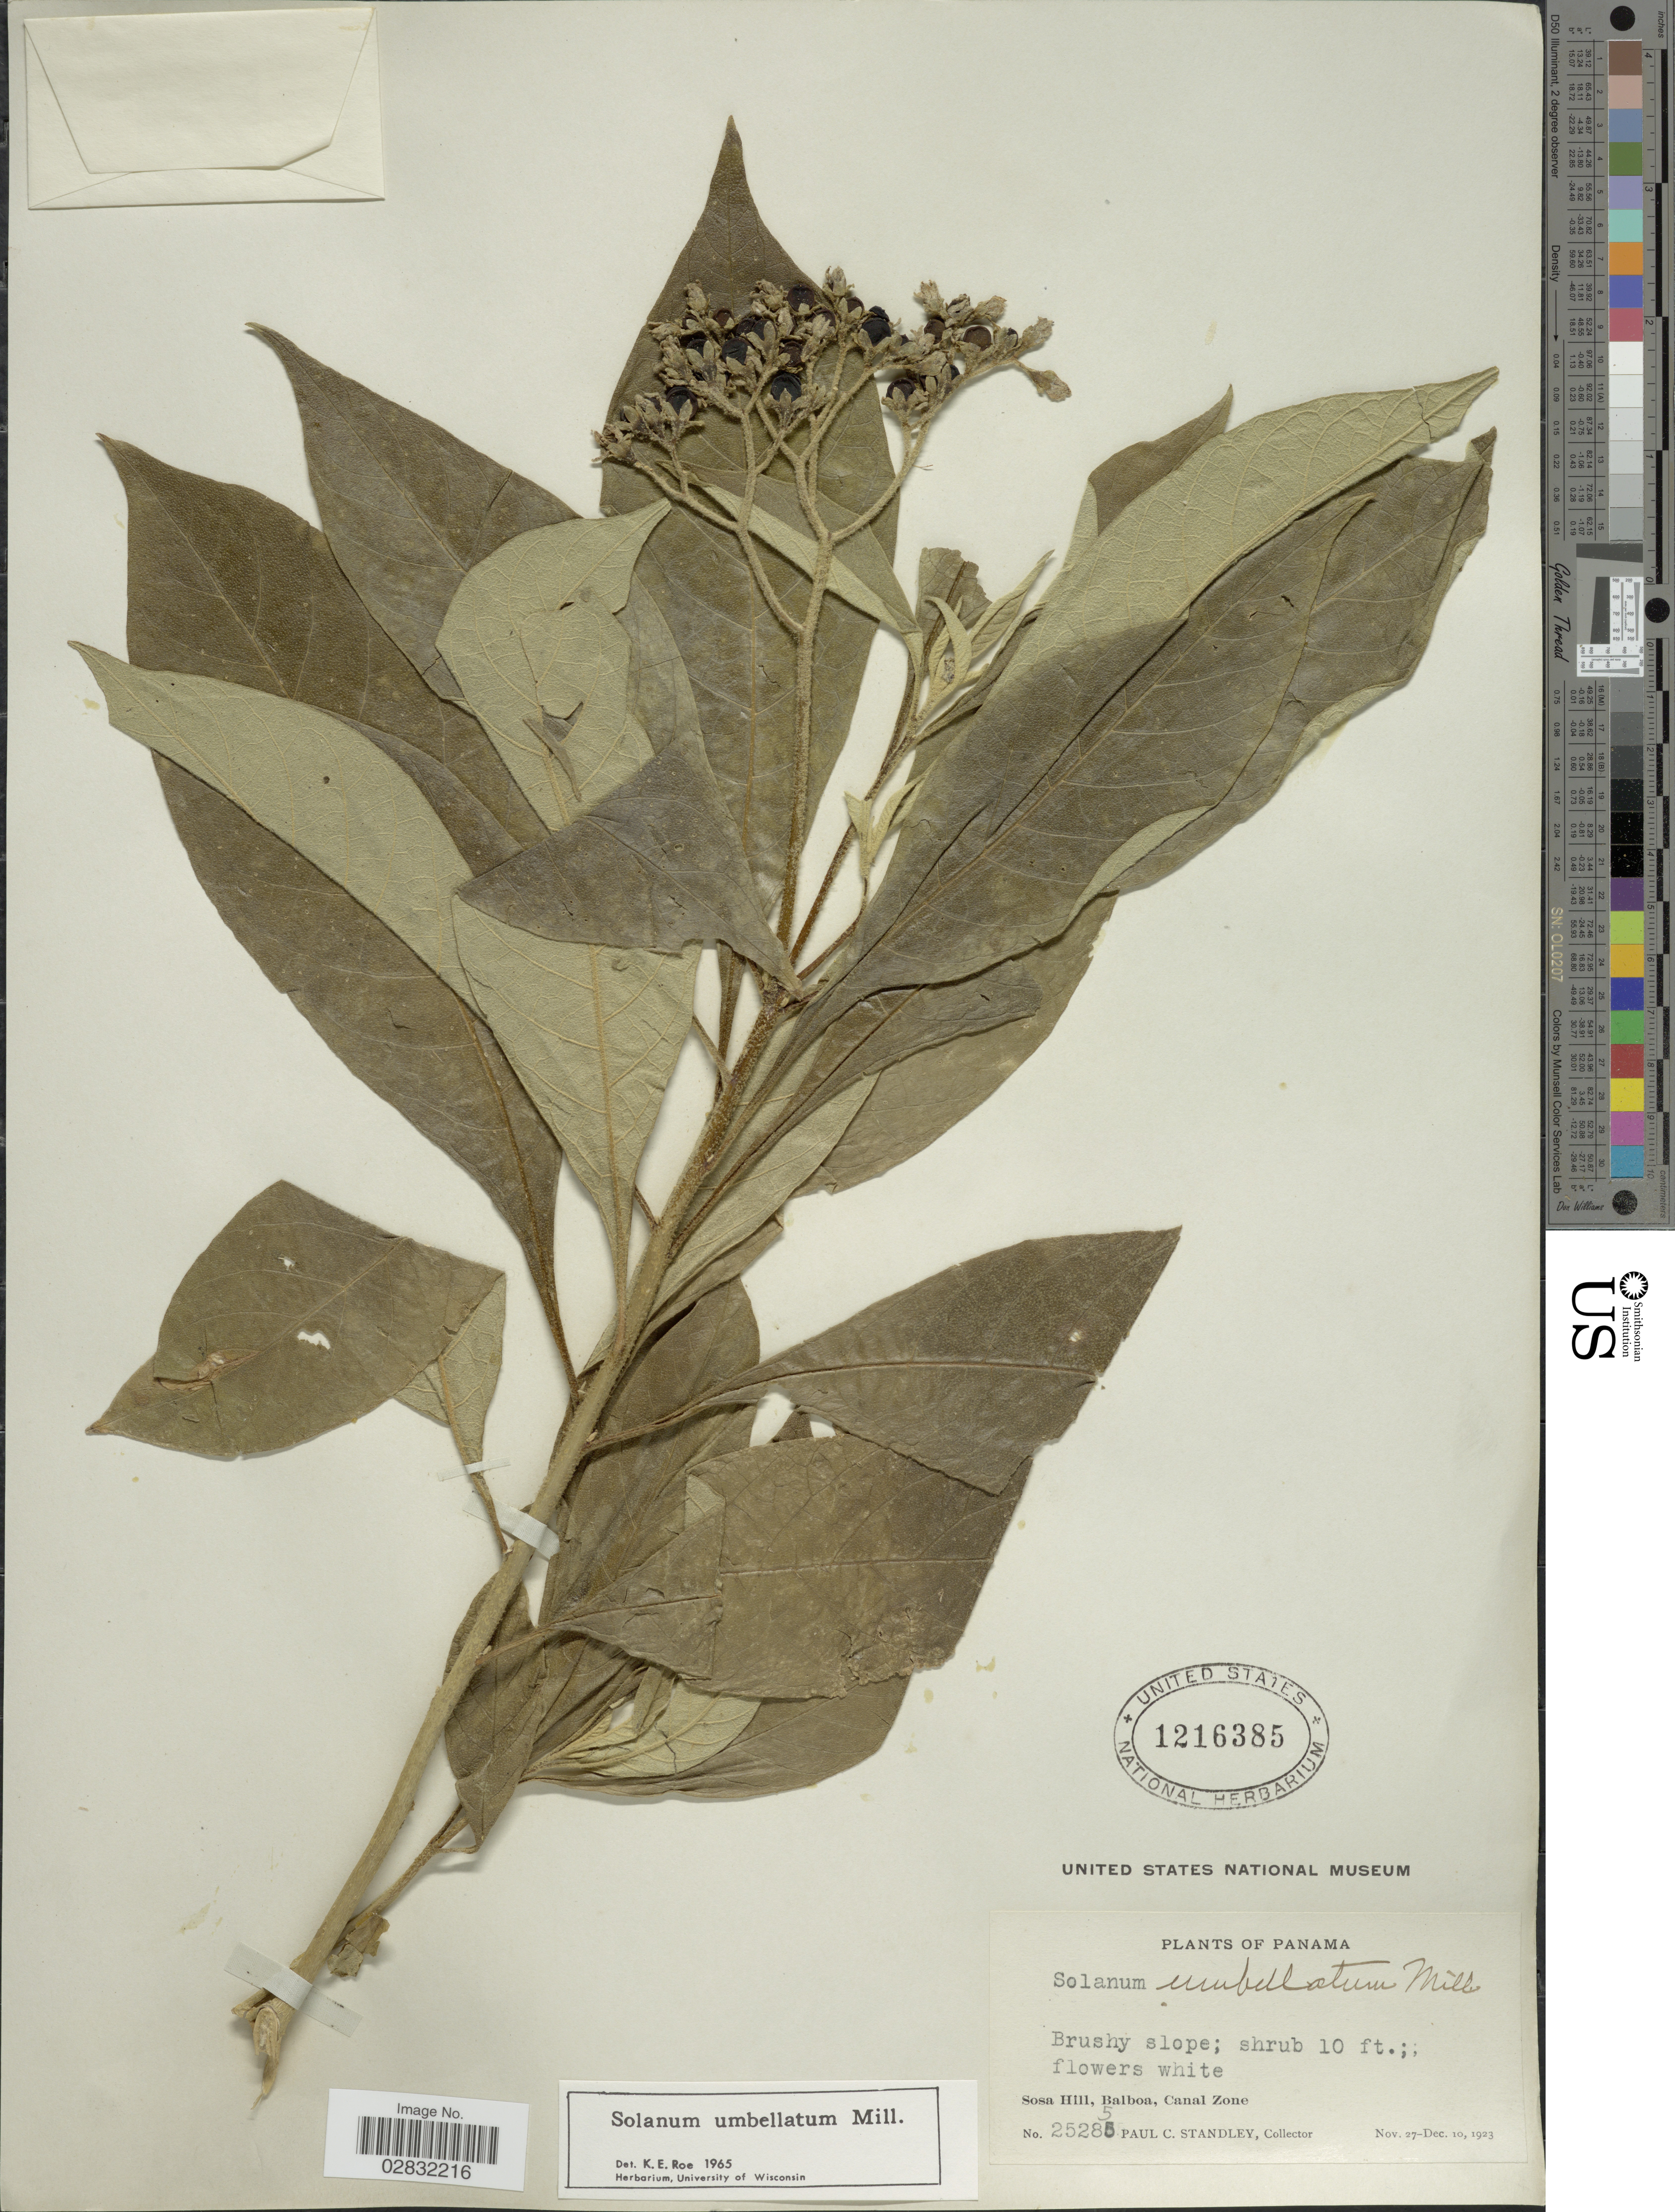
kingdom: Plantae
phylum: Tracheophyta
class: Magnoliopsida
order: Solanales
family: Solanaceae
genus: Solanum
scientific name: Solanum umbellatum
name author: Mill.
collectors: P. C. Standley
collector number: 25285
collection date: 1923-11-27/1923-12-10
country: Panama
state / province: Colón / Panamá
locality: Sosa Hill, Balboa, Canal Zone.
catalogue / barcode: US 1216385